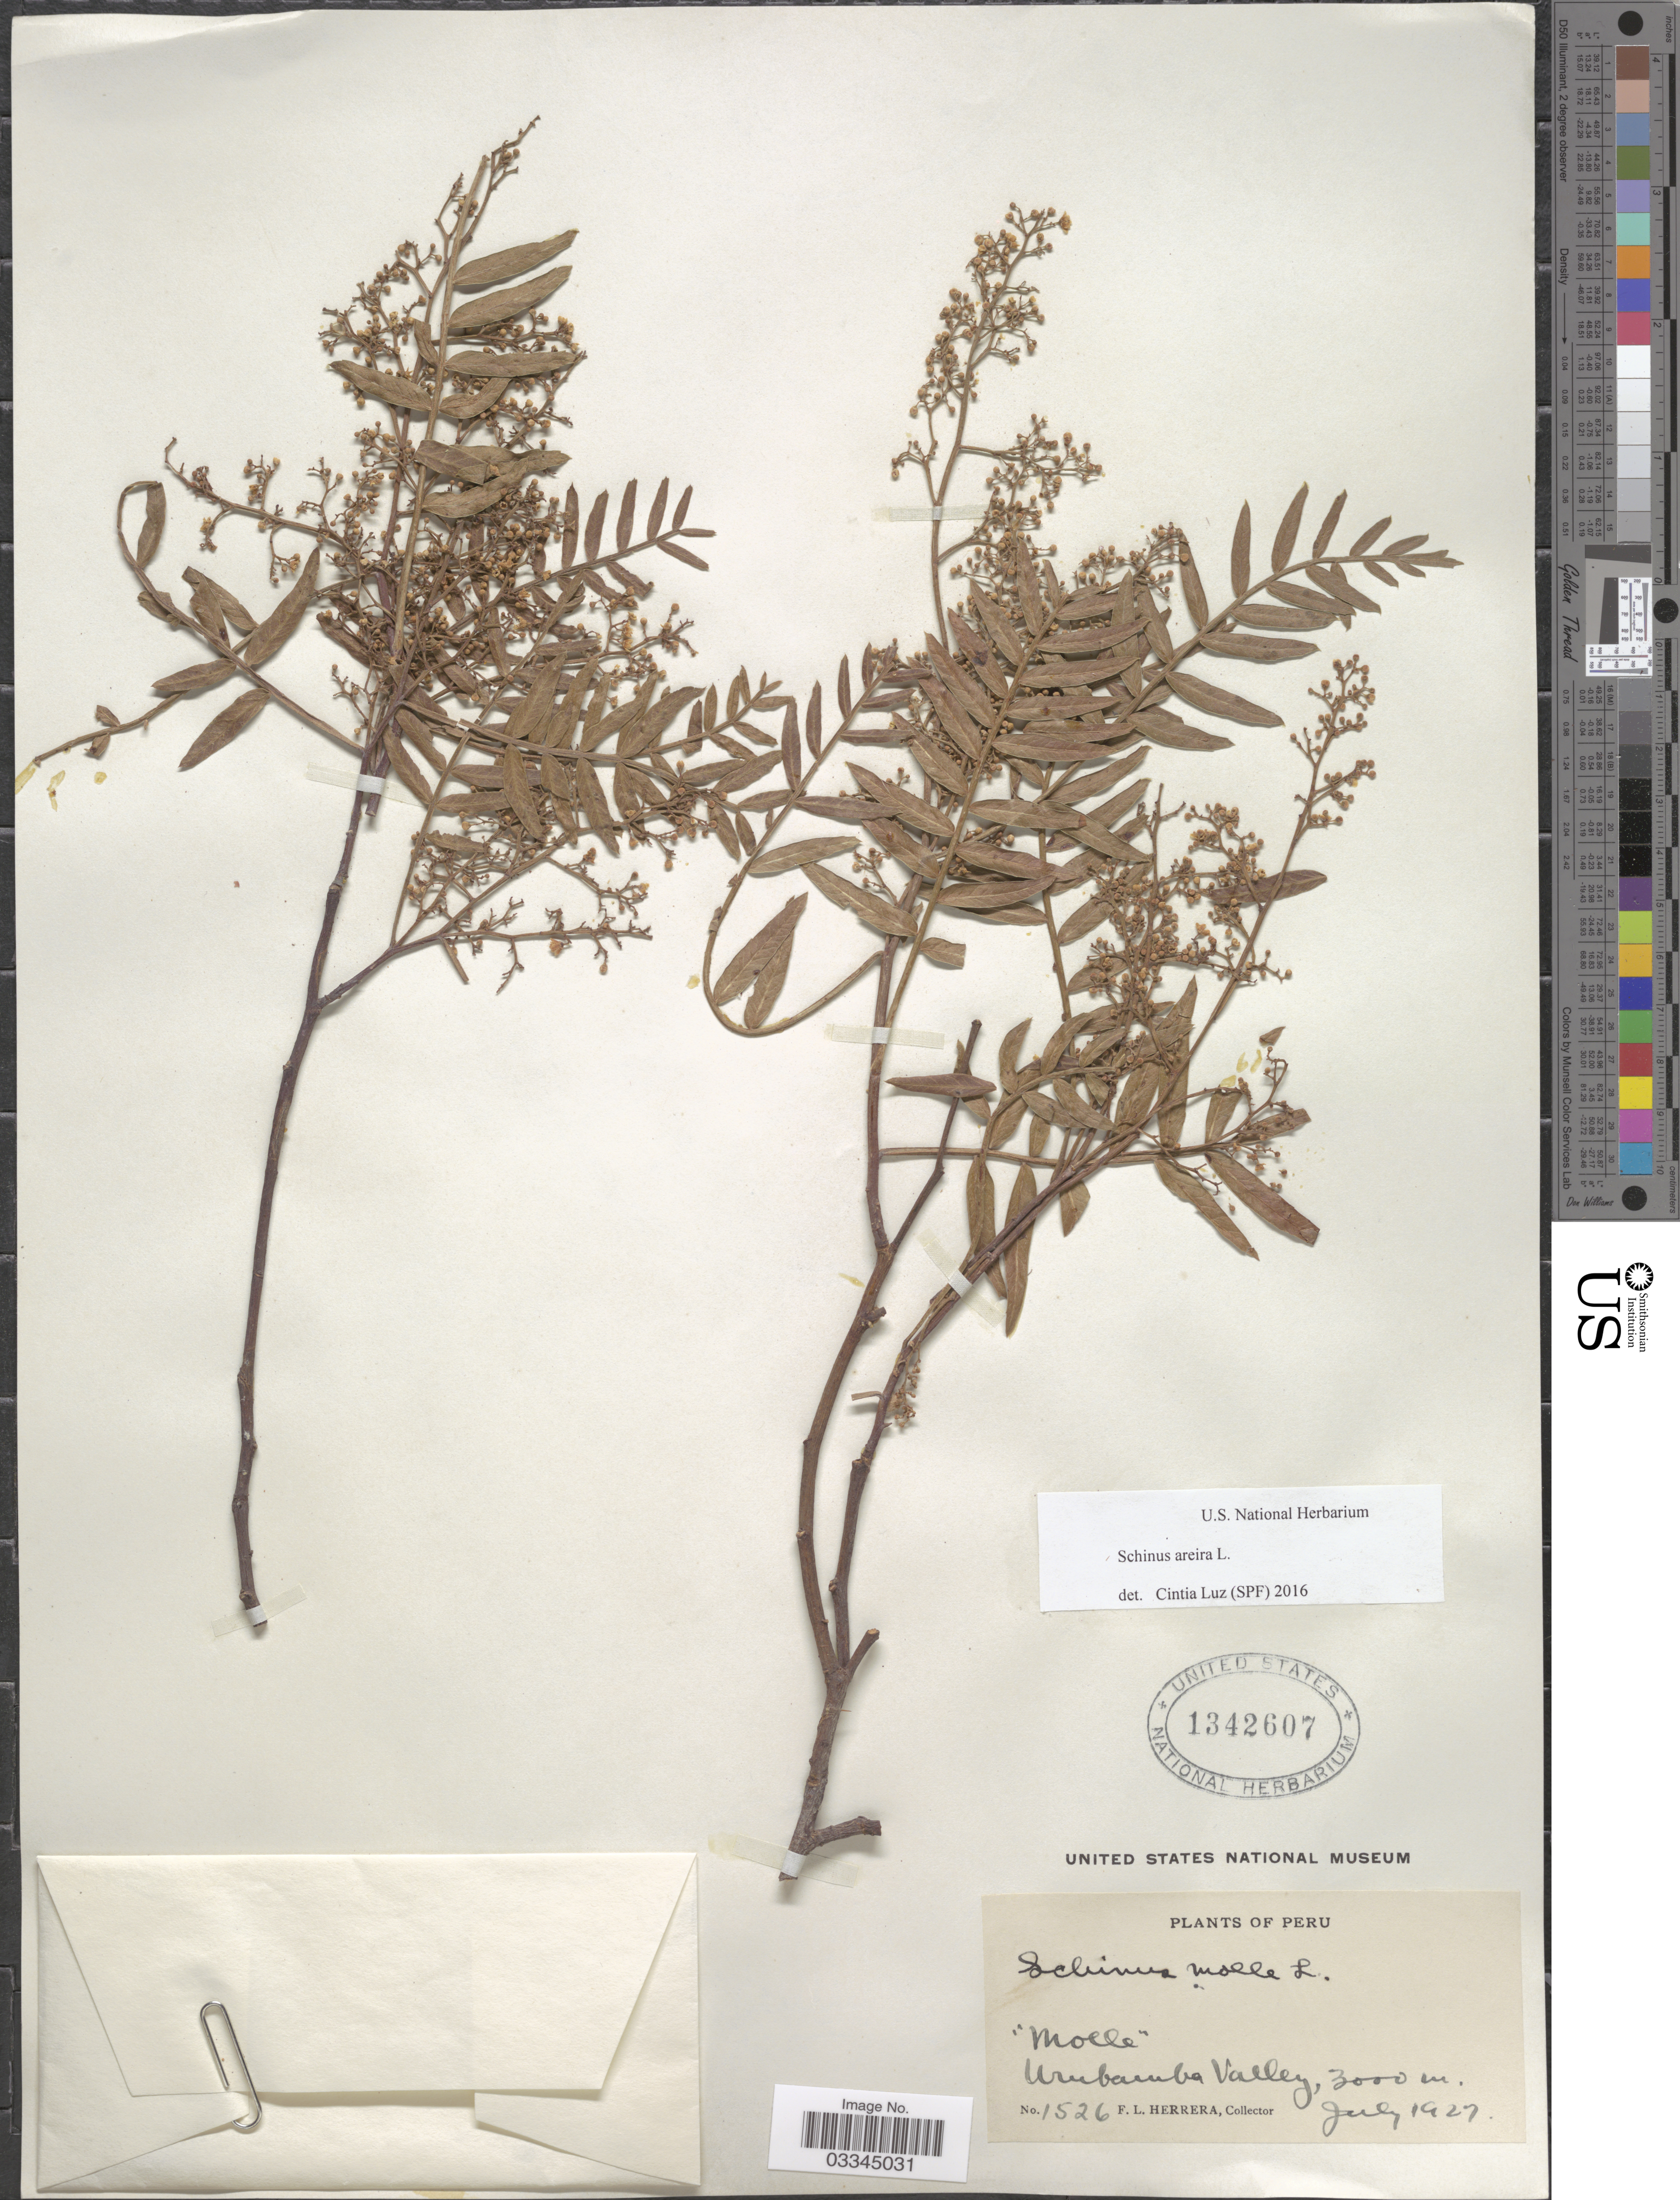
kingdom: Plantae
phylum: Tracheophyta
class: Magnoliopsida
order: Sapindales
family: Anacardiaceae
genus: Schinus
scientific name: Schinus areira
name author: L.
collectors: F. L. Herrera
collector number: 1526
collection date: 1927-07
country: Peru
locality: Urubamba Valley.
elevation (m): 3000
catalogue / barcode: US 1342607